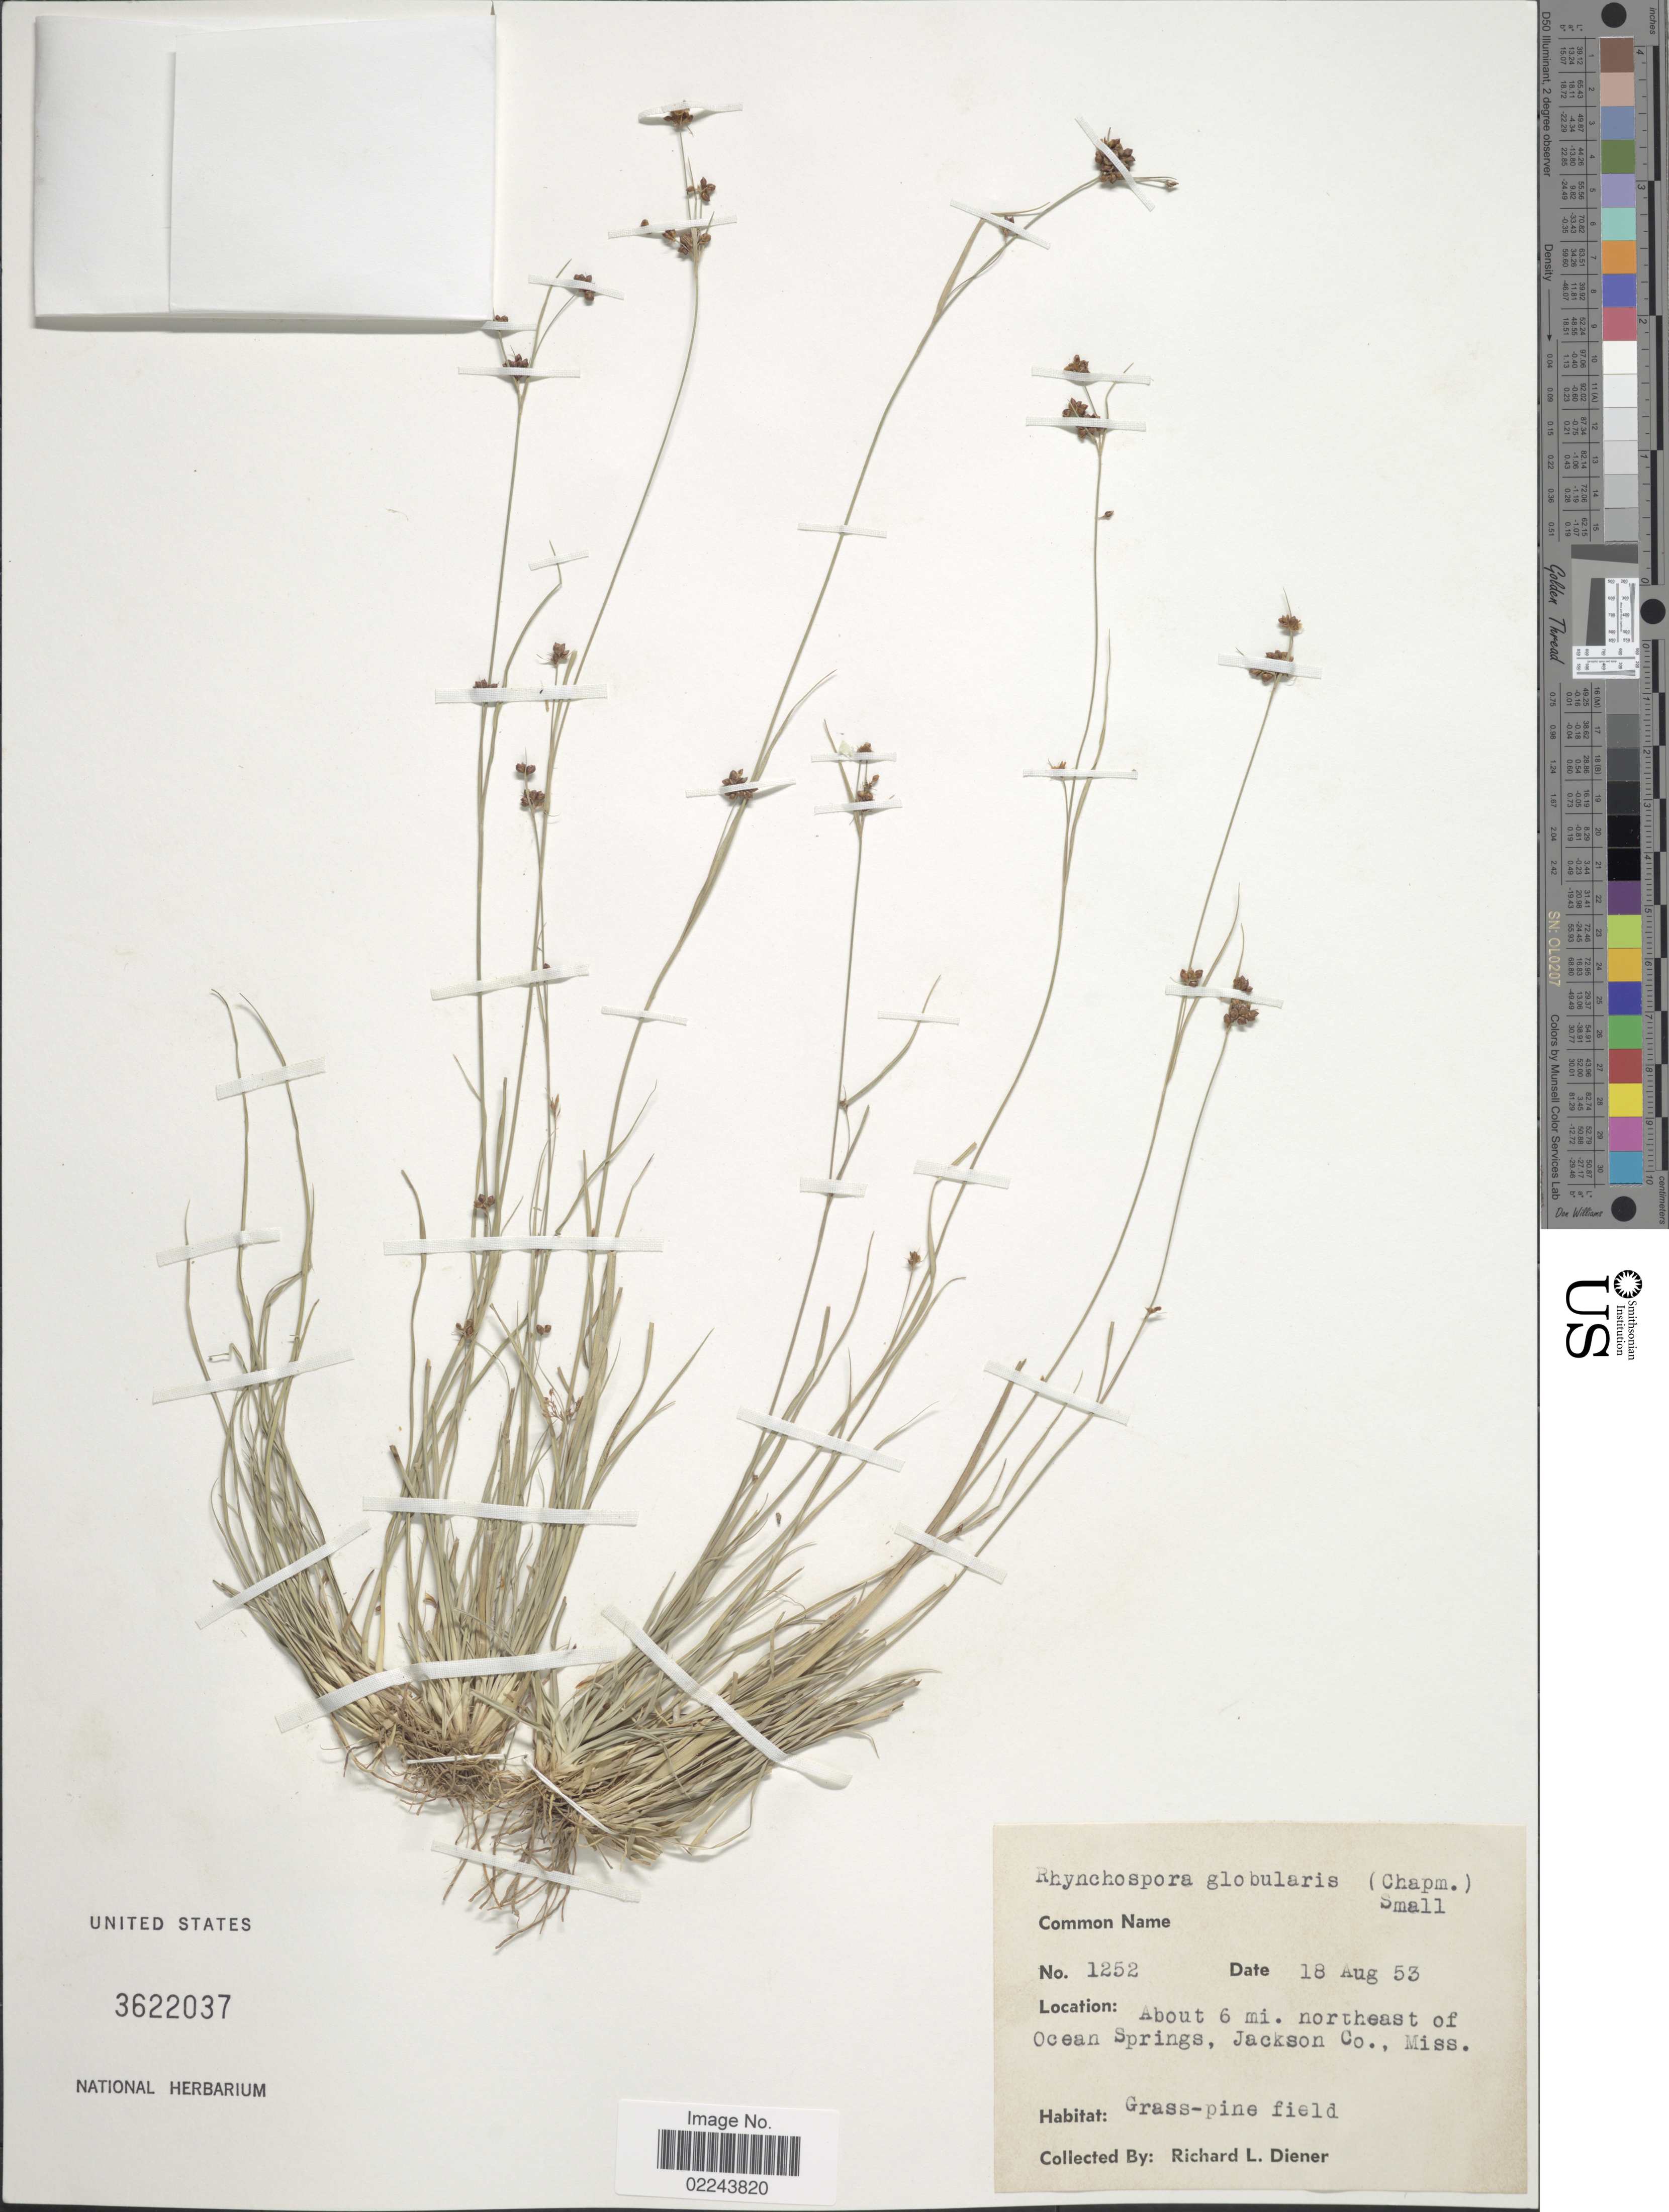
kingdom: Plantae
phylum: Tracheophyta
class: Liliopsida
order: Poales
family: Cyperaceae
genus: Rhynchospora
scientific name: Rhynchospora globularis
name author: (Chapm.) Small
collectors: R. Diener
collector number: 1252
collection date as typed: Transcribed d/m/y: 18/8/53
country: United States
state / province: Mississippi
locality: About 6 mi northeast of Ocean Springs, Jackson Co, Miss.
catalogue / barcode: US 3622037